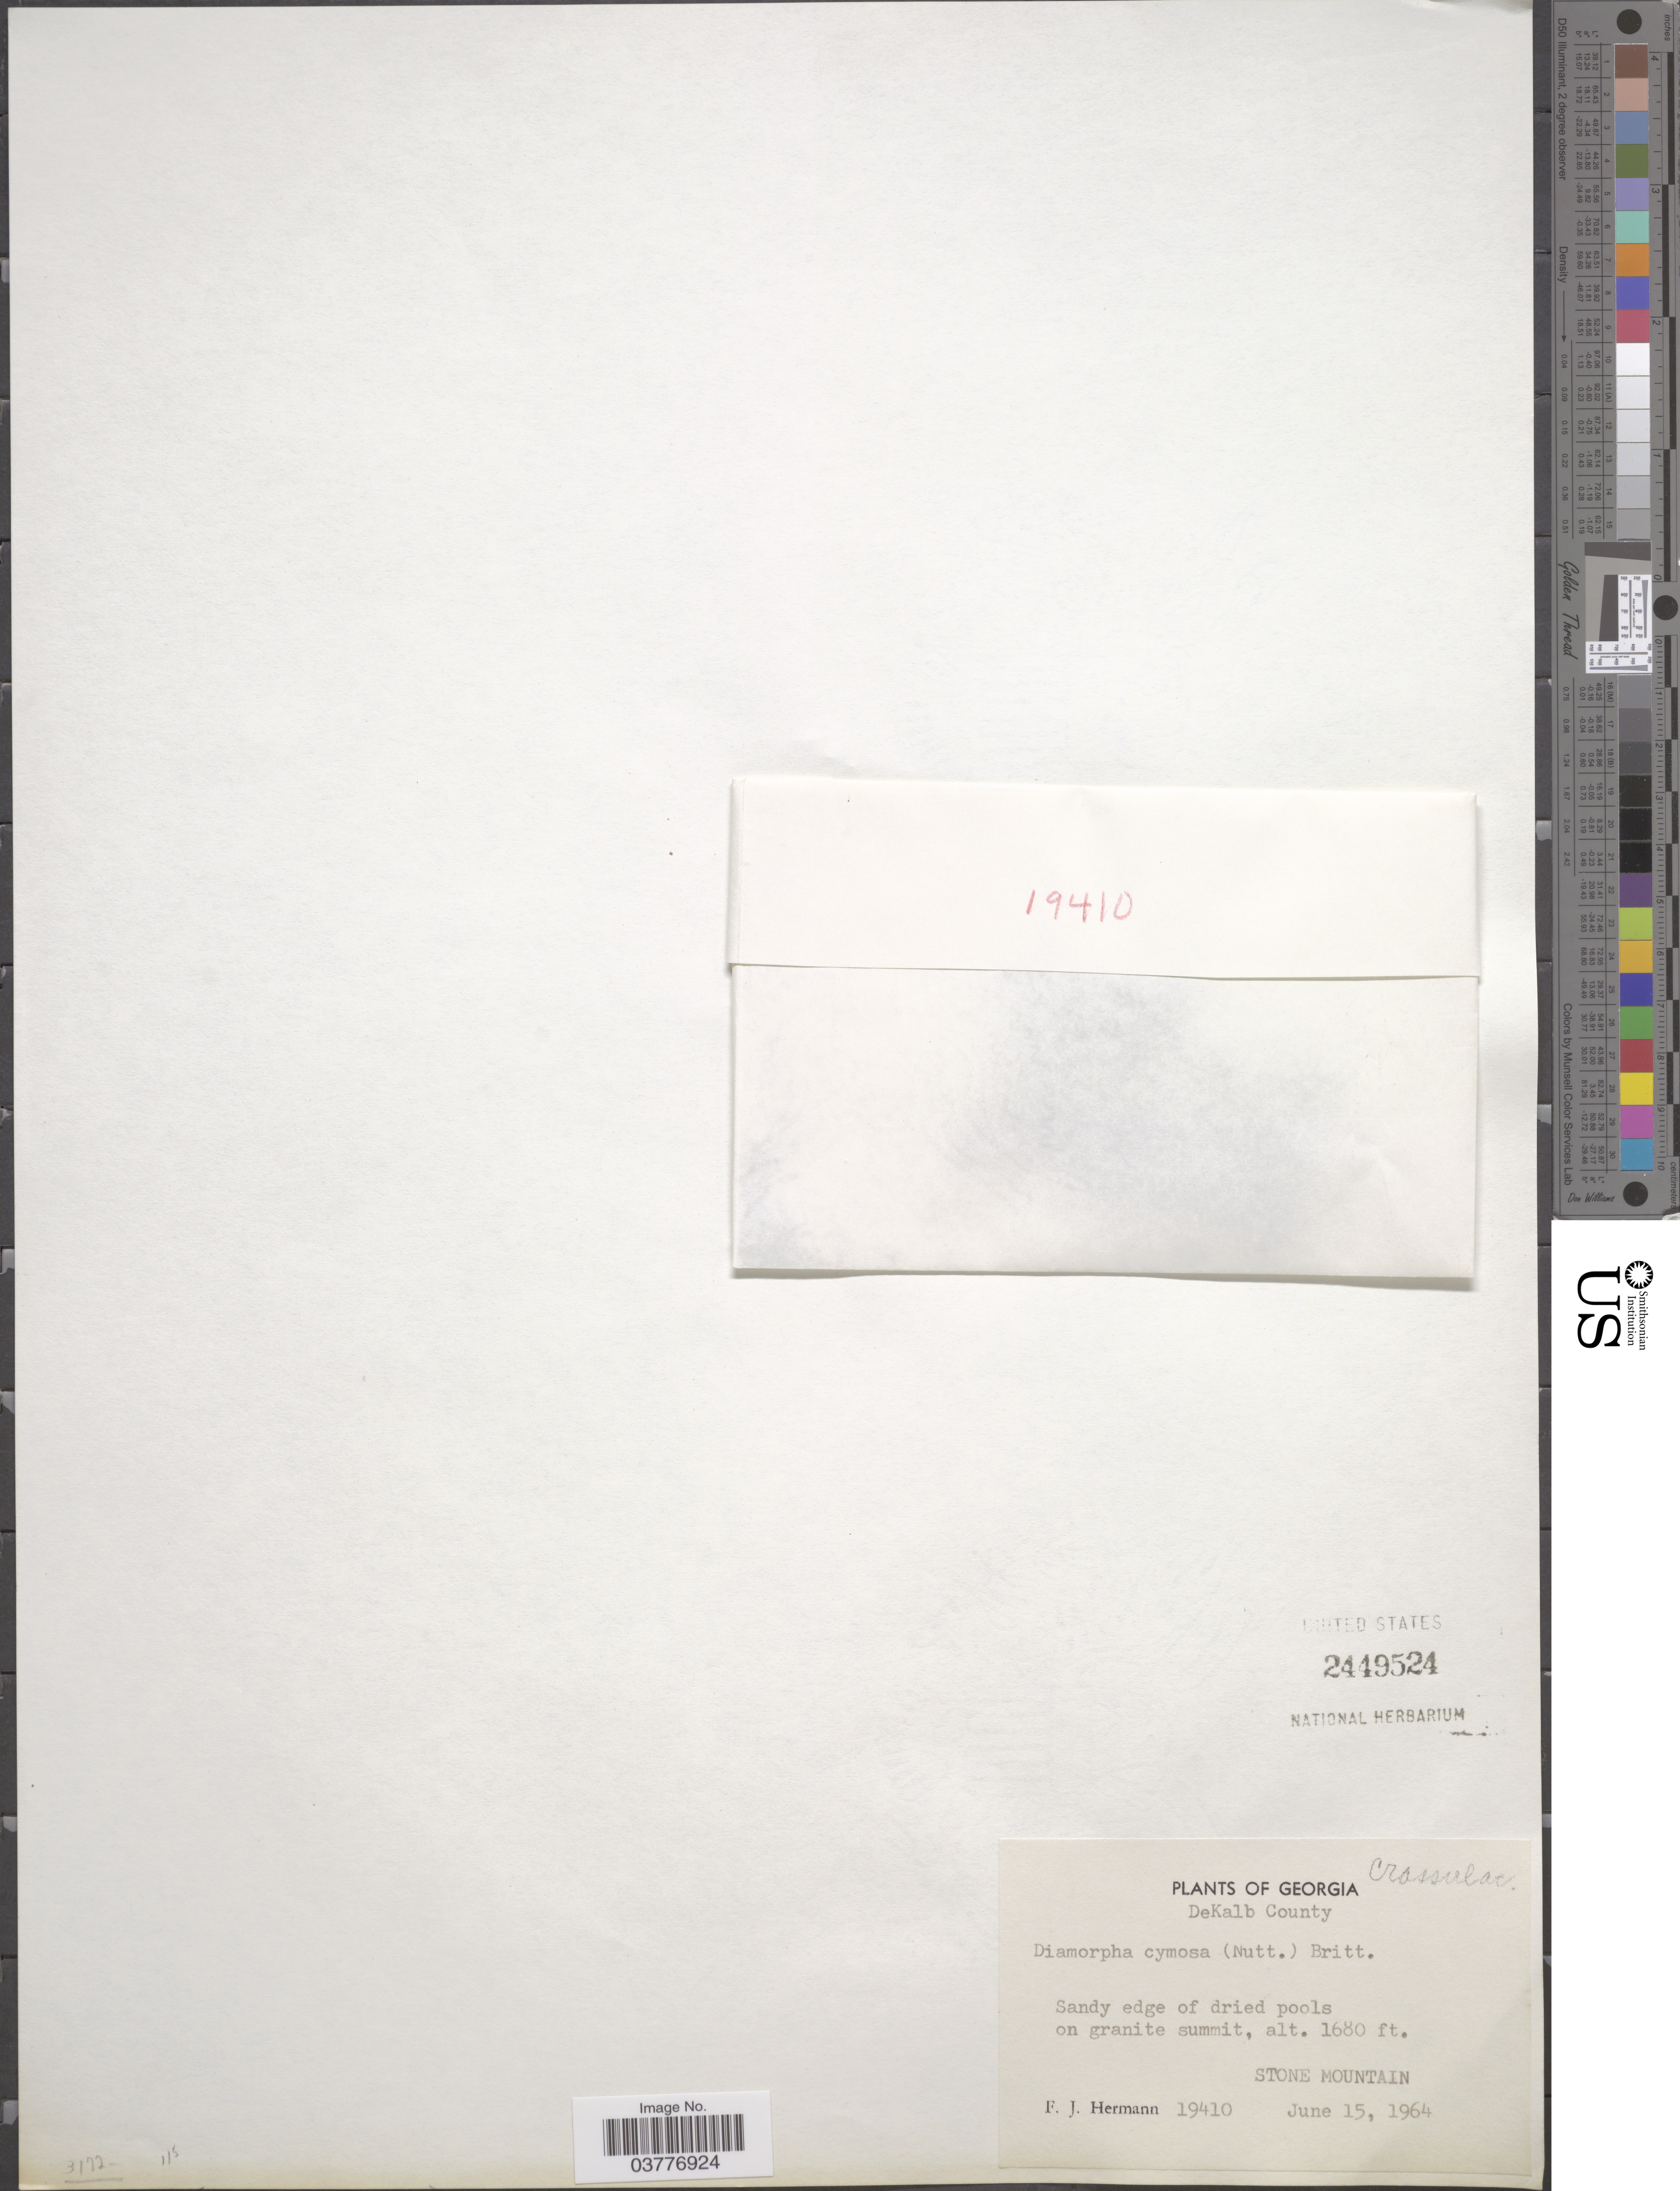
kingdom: Plantae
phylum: Tracheophyta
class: Magnoliopsida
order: Saxifragales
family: Crassulaceae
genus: Sedum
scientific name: Sedum smallii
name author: (Britton) H.E. Ahles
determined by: Strong, Mark T., (BOT), Smithsonian Institution - National Museum of Natural History (UNITED STATES)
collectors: F. Herman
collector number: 19410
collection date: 1964-06-15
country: United States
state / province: Georgia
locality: DeKalb County. Stone Mountain.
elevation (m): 512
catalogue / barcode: US 2449524